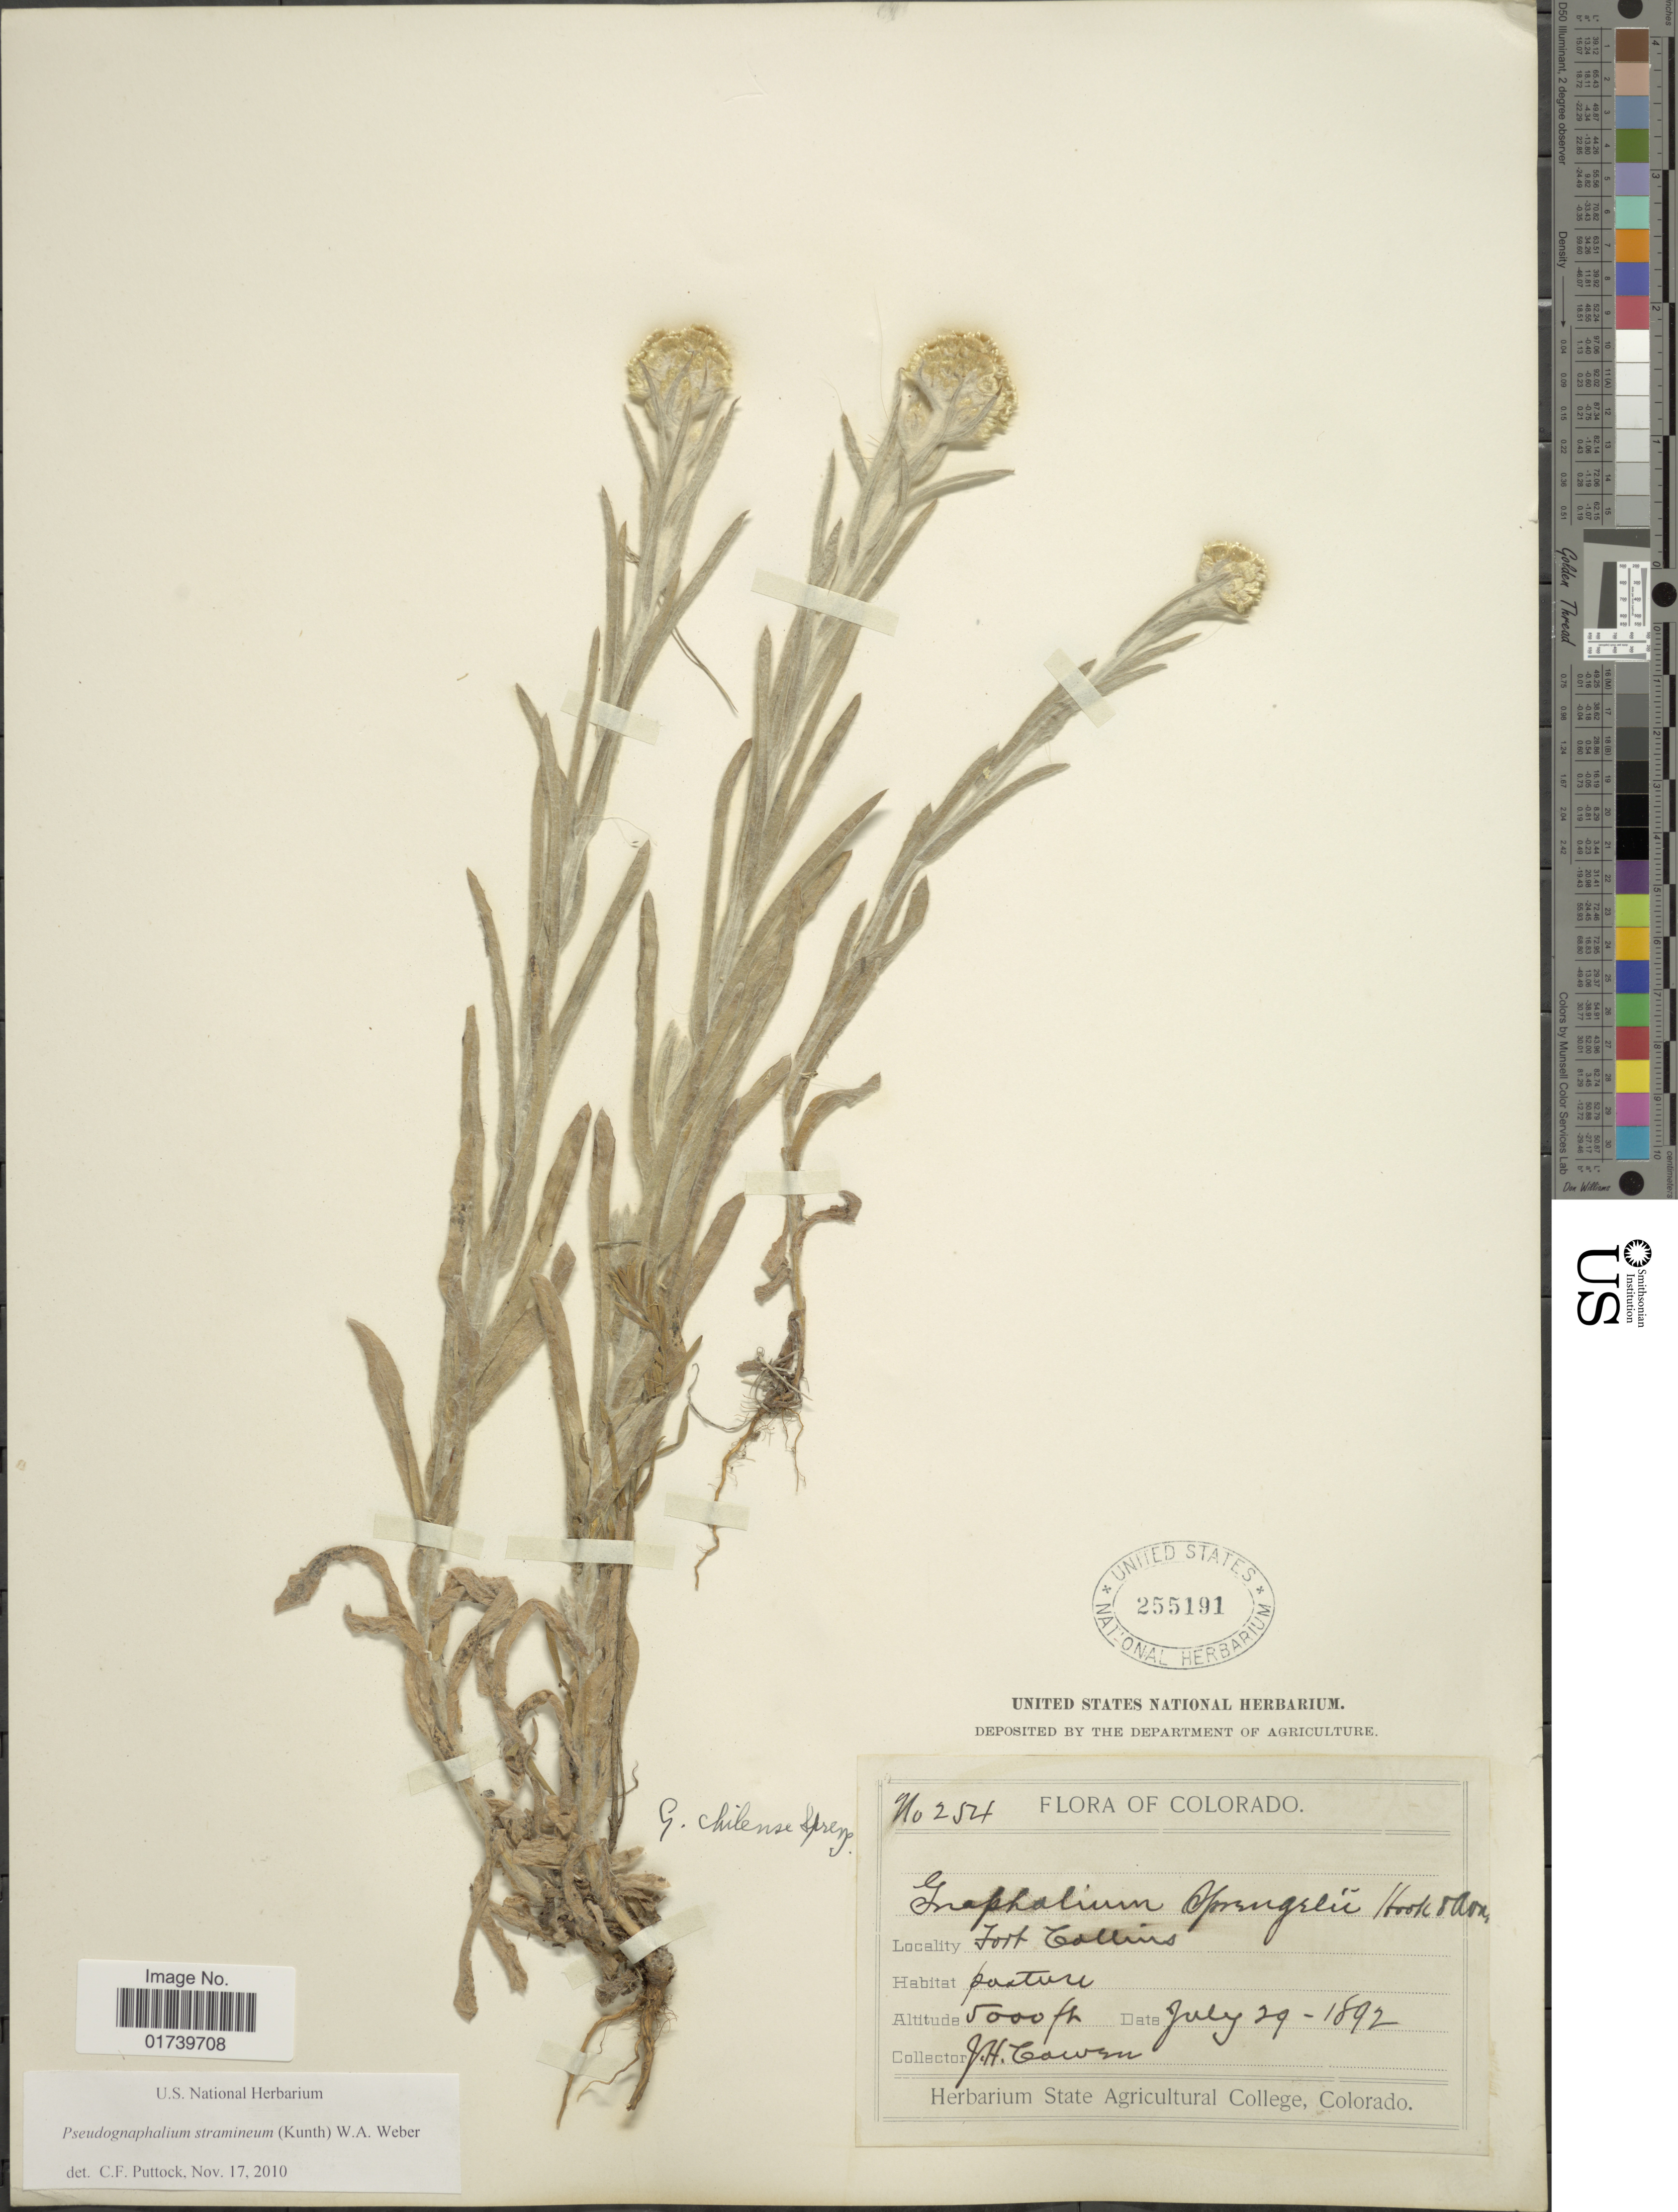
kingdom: Plantae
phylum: Tracheophyta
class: Magnoliopsida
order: Asterales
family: Asteraceae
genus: Pseudognaphalium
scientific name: Pseudognaphalium stramineum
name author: (Kunth) Anderb.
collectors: J. H. Cowen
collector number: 254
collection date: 1892-07-20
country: United States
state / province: Colorado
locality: Fort Collins. Pasture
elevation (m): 1524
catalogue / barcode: US 255191